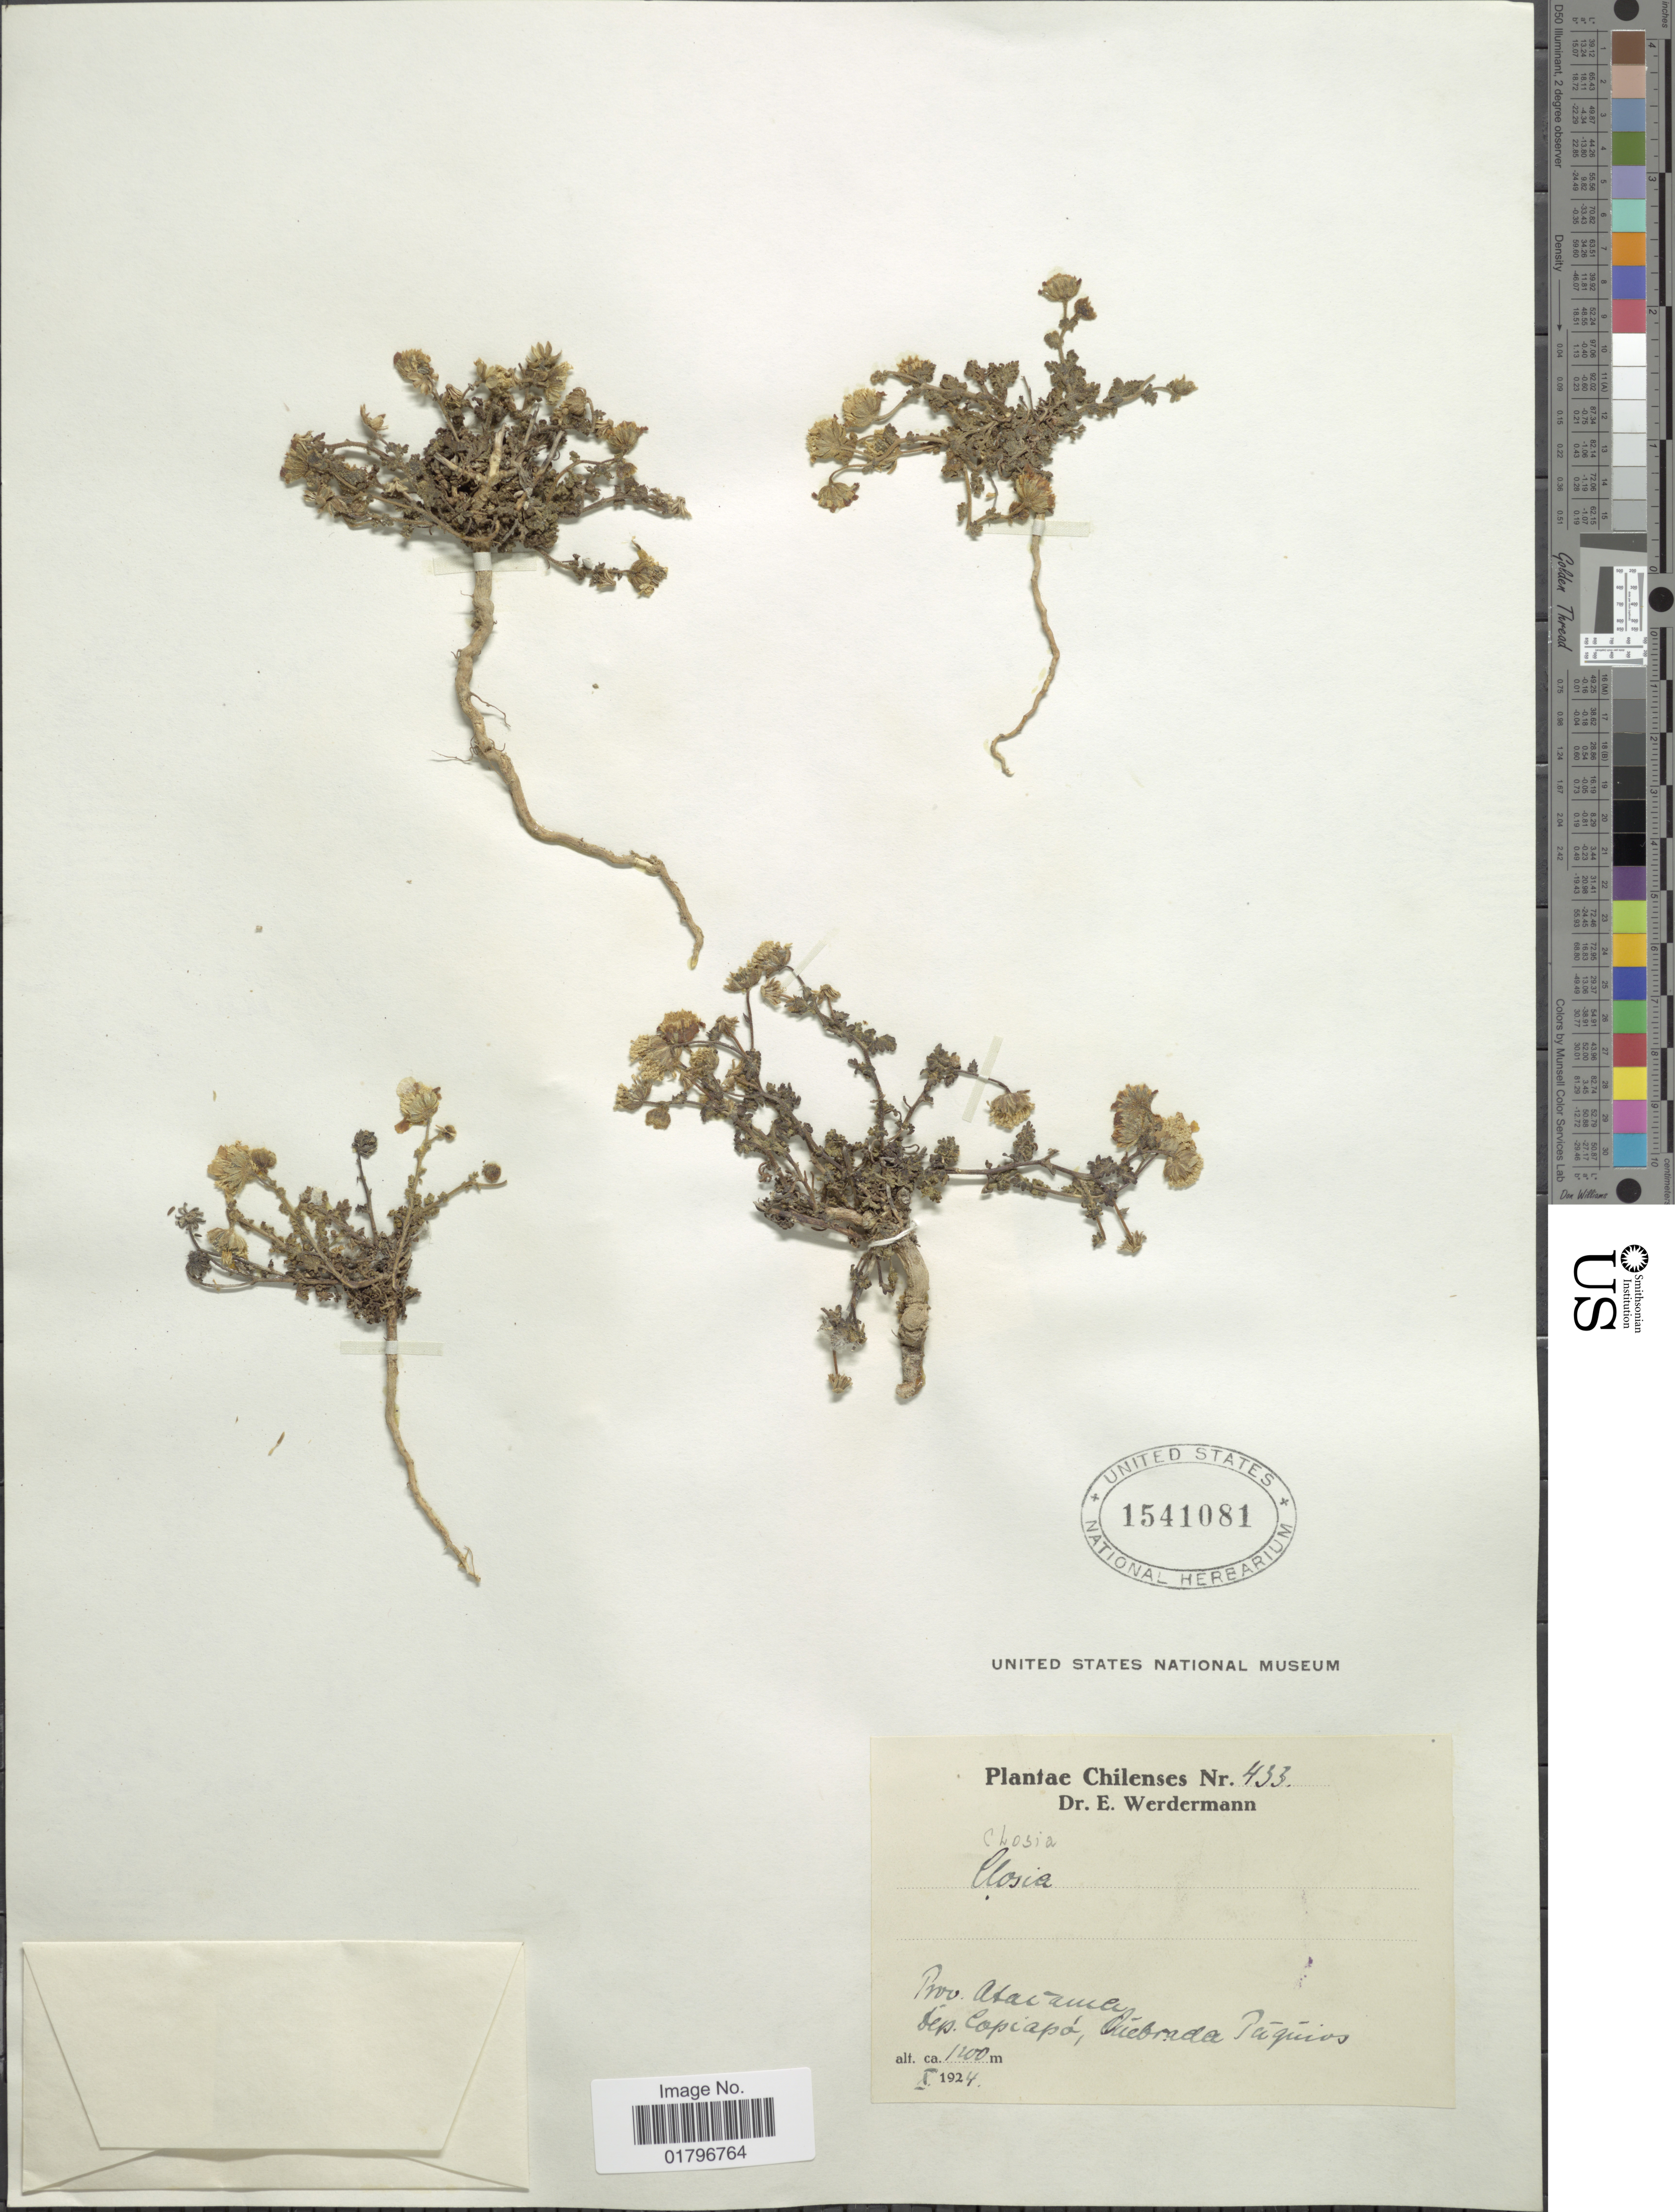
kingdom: Plantae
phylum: Tracheophyta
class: Magnoliopsida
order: Asterales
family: Asteraceae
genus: Closia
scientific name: Closia sp.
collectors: E. Werdermann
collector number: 433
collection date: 1924-10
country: Chile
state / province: Atacama (III)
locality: Prov. Atacama. Dep. Copiapó, Quebrada Puquios.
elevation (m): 1200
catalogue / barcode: US 1541081